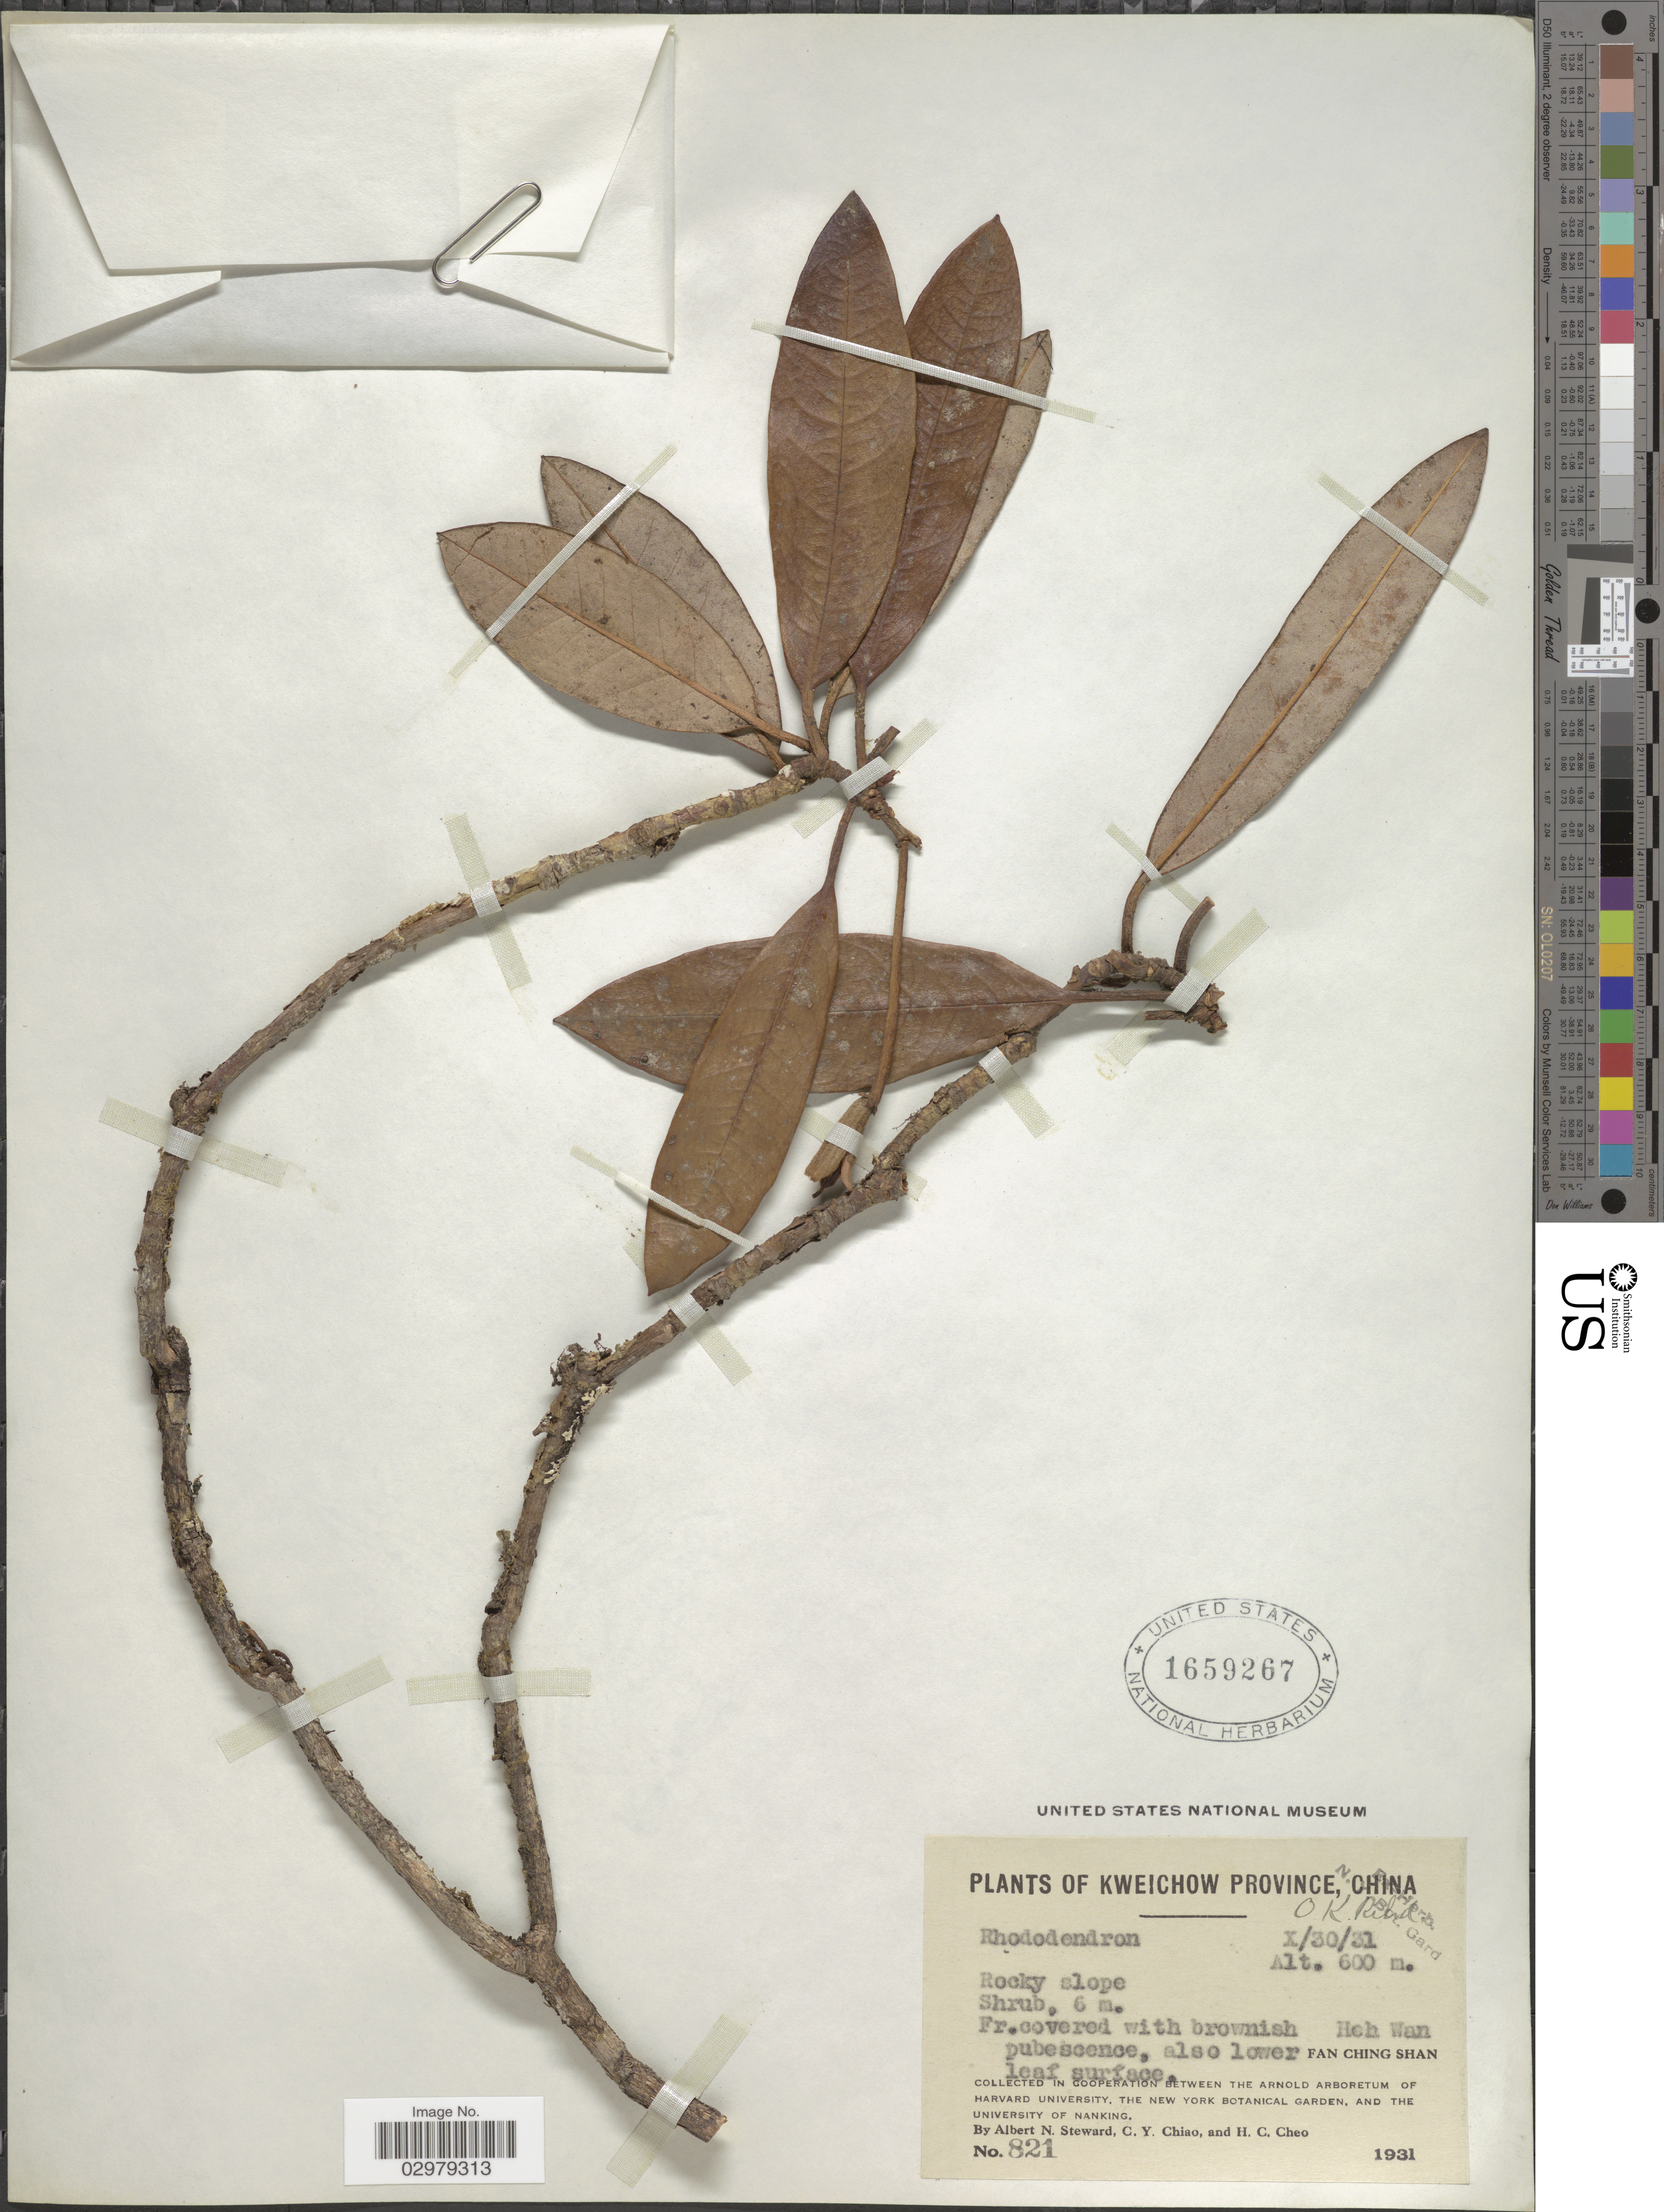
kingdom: Plantae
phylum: Tracheophyta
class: Magnoliopsida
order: Ericales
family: Ericaceae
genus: Rhododendron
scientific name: Rhododendron sp.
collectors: A. N. Steward, C. Y. Chiao & H. Cheo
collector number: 821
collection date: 1931-10-30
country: China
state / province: Guizhou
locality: Kweichow Province. Heh [interpreted] Wan. Fan Ching Shan.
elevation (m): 600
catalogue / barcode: US 1659267